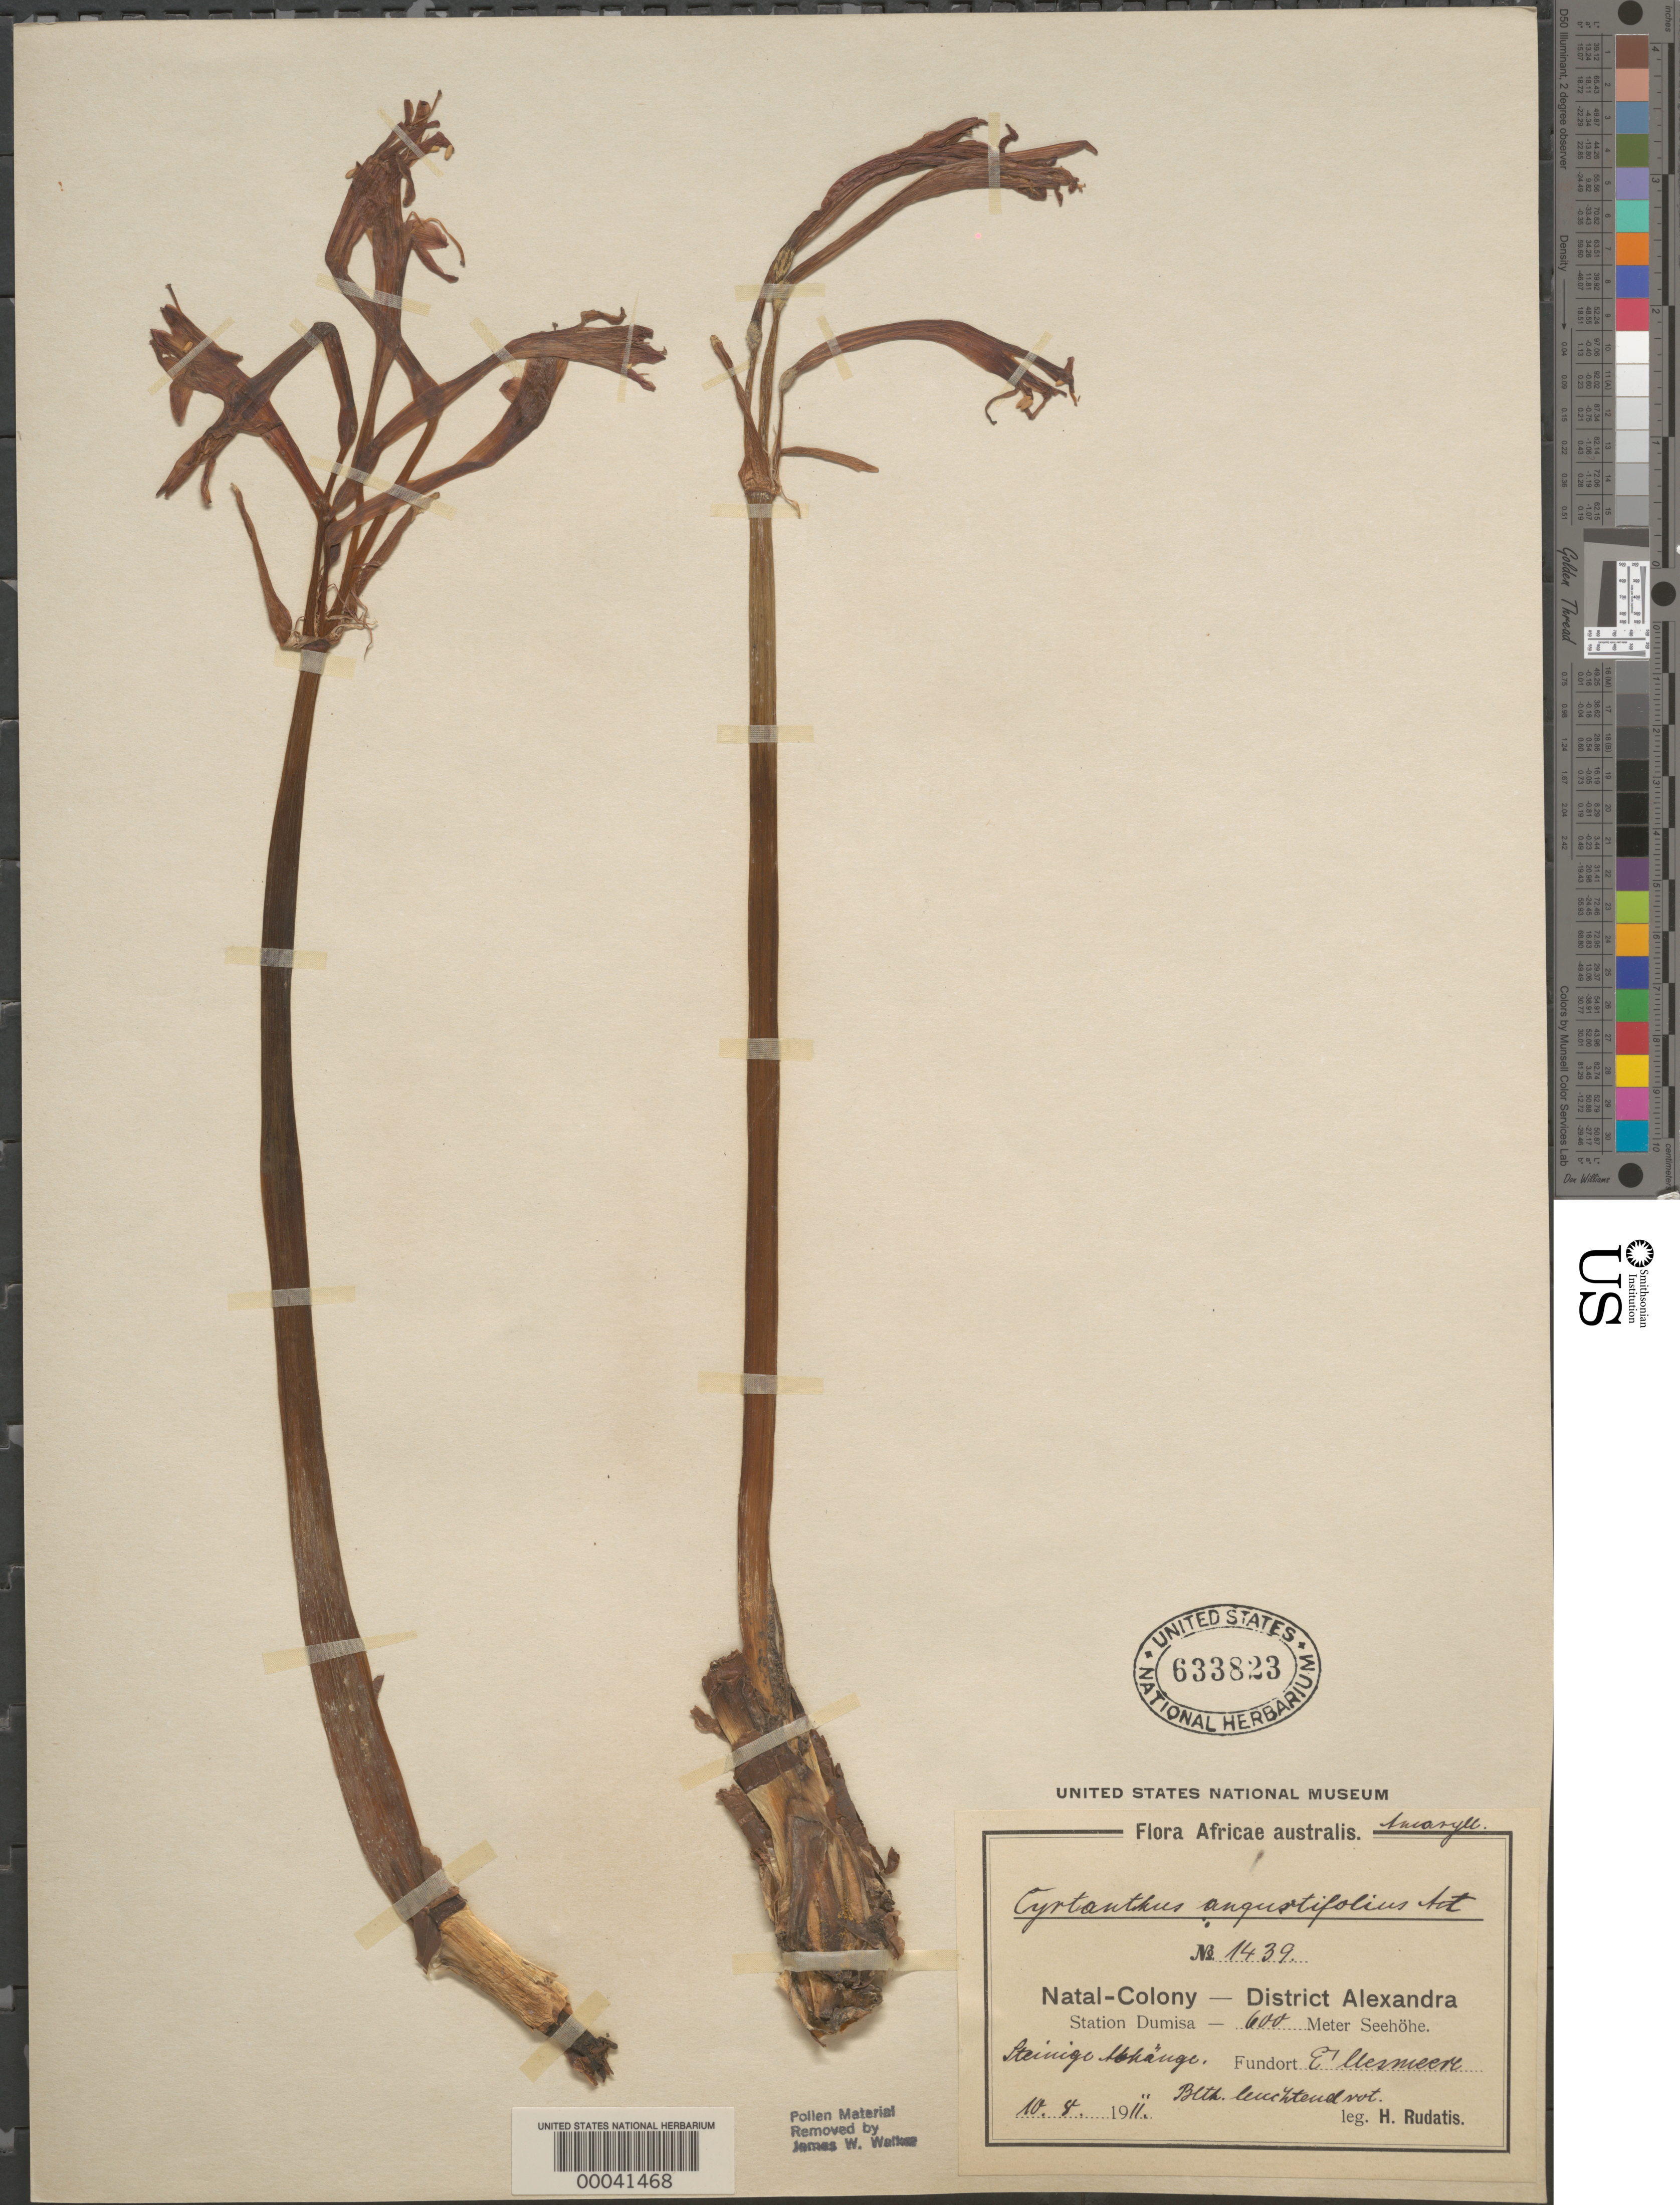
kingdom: Plantae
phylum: Tracheophyta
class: Liliopsida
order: Asparagales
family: Amaryllidaceae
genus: Cyrtanthus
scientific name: Cyrtanthus angustifolius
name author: Aiton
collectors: H. Rudatis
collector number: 1439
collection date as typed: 10 Aug 1911 or 08 Nov 1911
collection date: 1911-08-10 or 1911-11-08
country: South Africa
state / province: KwaZulu-Natal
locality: Station dumisa. Alexandra Dist.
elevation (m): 600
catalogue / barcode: US 633823